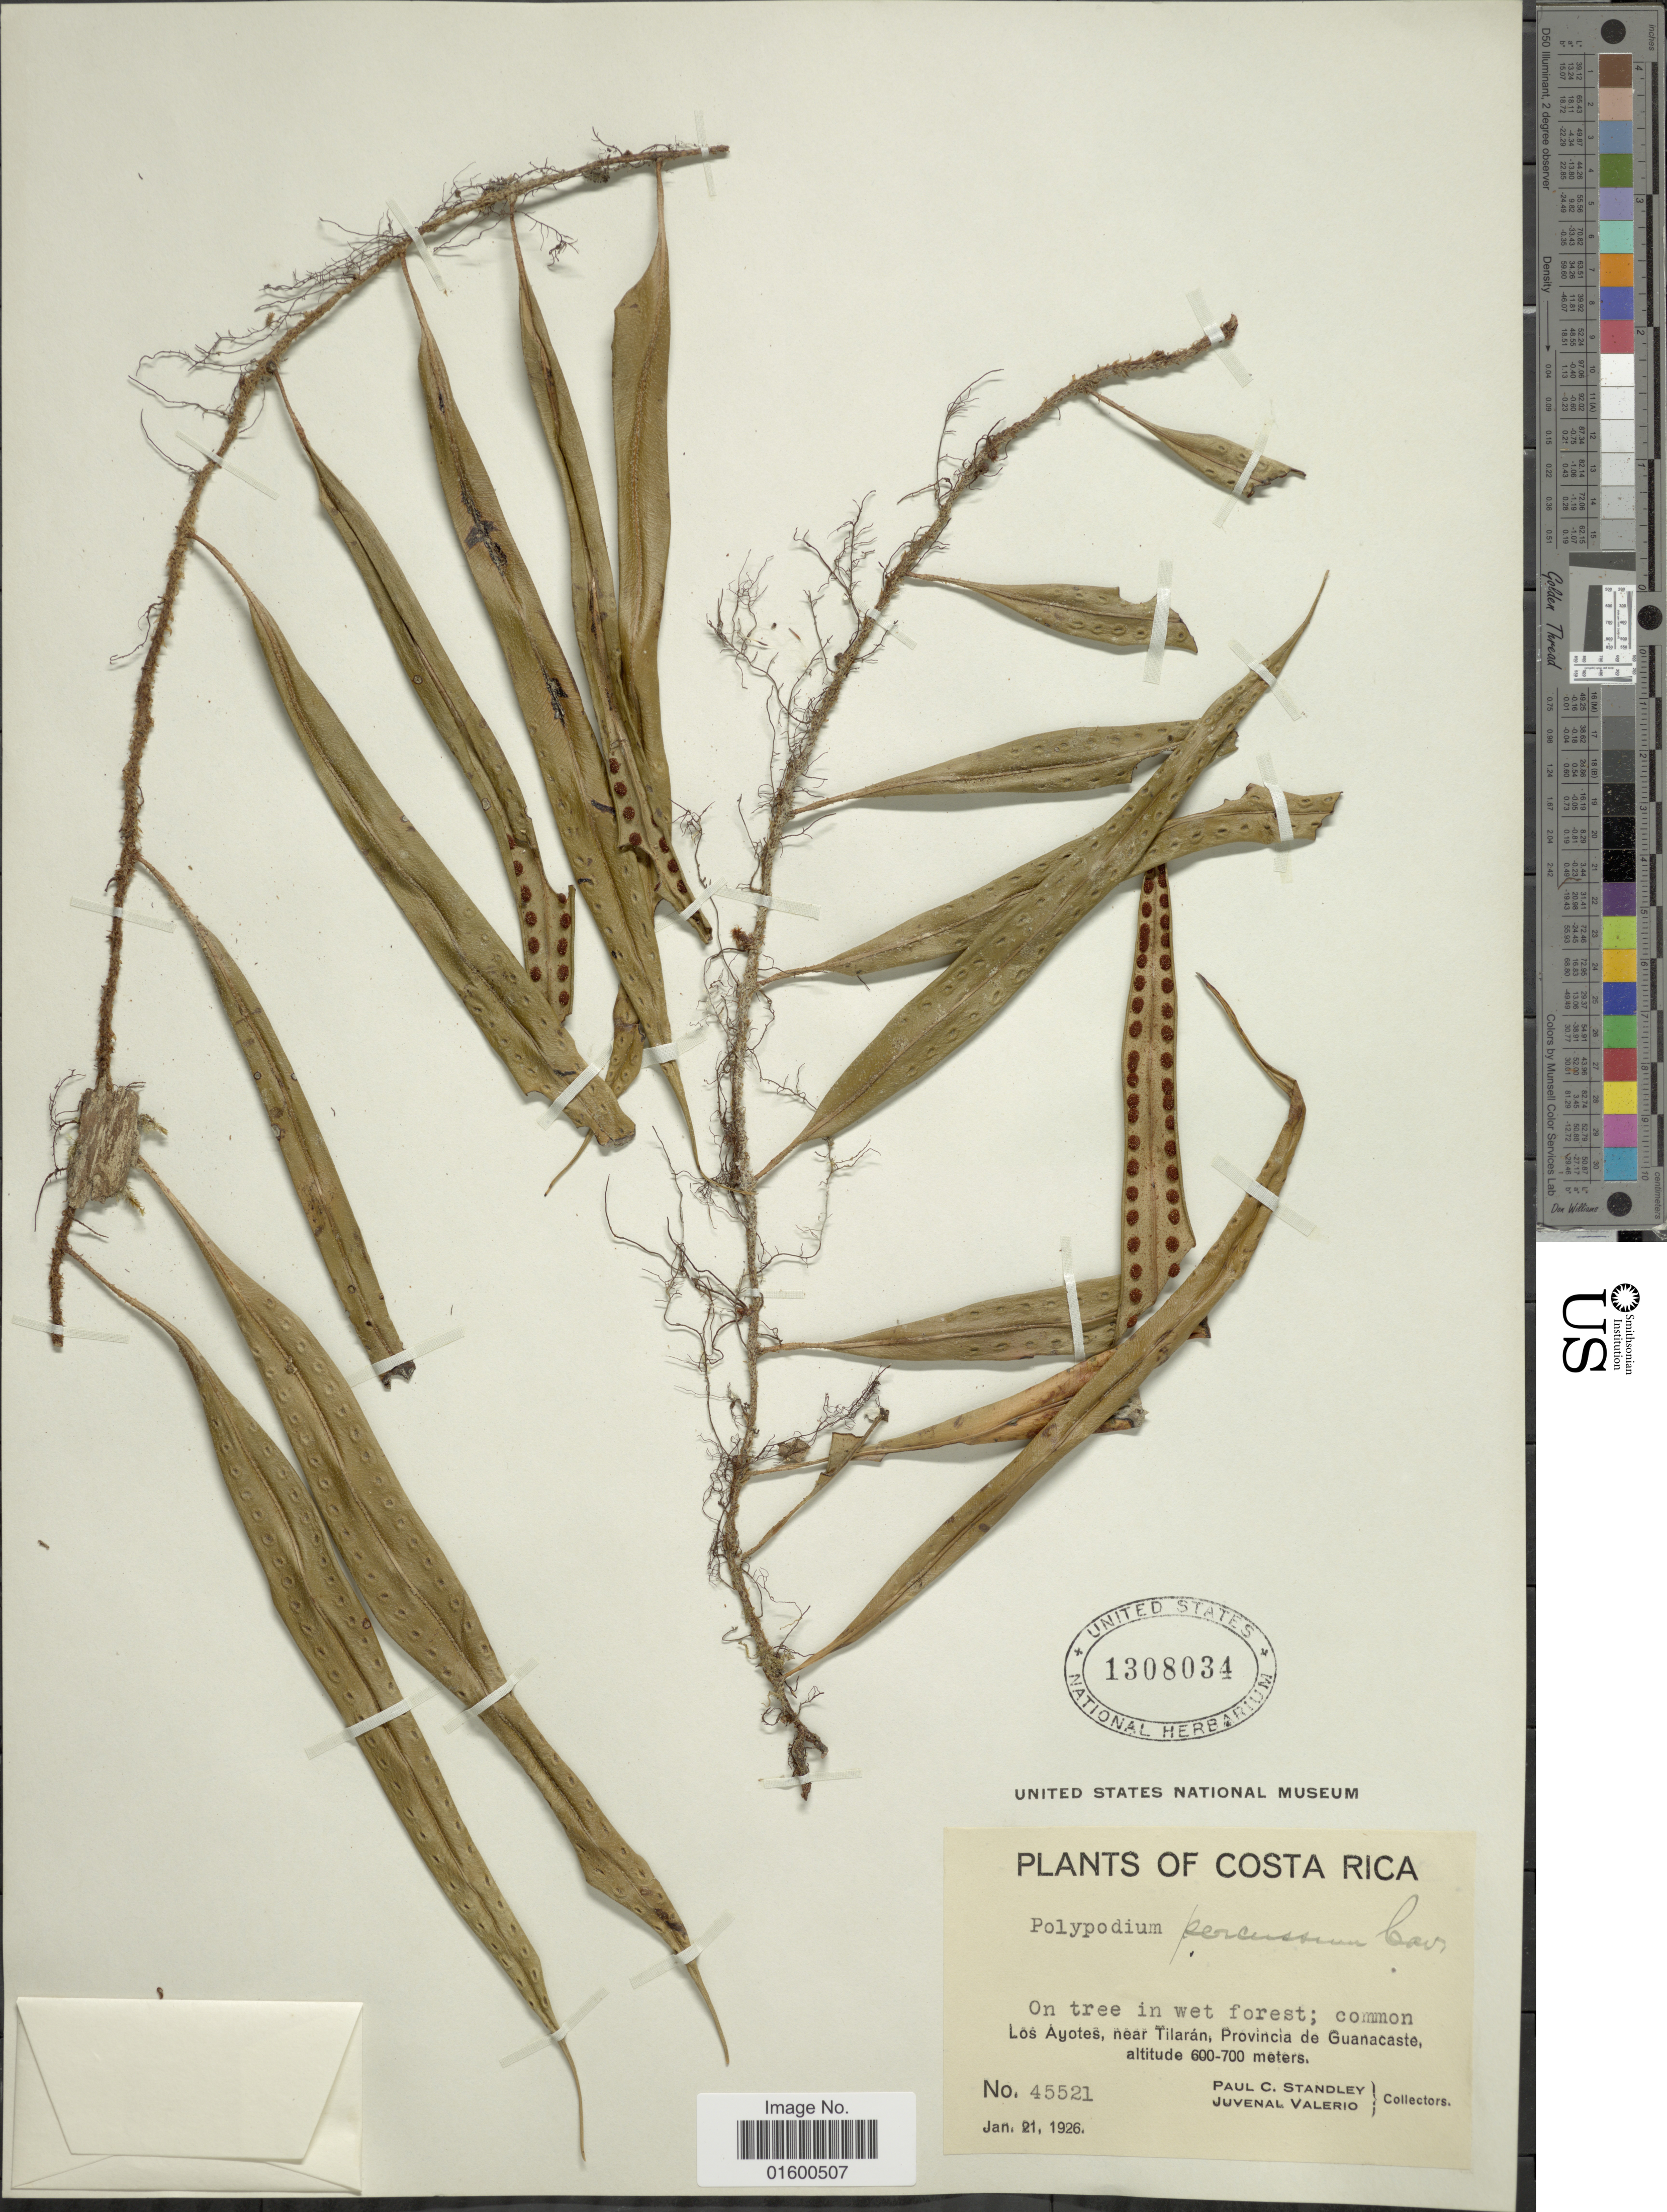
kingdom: Plantae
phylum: Tracheophyta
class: Polypodiopsida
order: Polypodiales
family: Polypodiaceae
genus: Microgramma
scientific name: Microgramma percussa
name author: (Cav.) de la Sota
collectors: P. C. Standley & J. Valerio R.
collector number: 45521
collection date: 1926-01-21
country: Costa Rica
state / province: Guanacaste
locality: Los Ayotes, near Tilaran, Provincia de Guanacaste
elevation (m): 600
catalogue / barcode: US 1308034